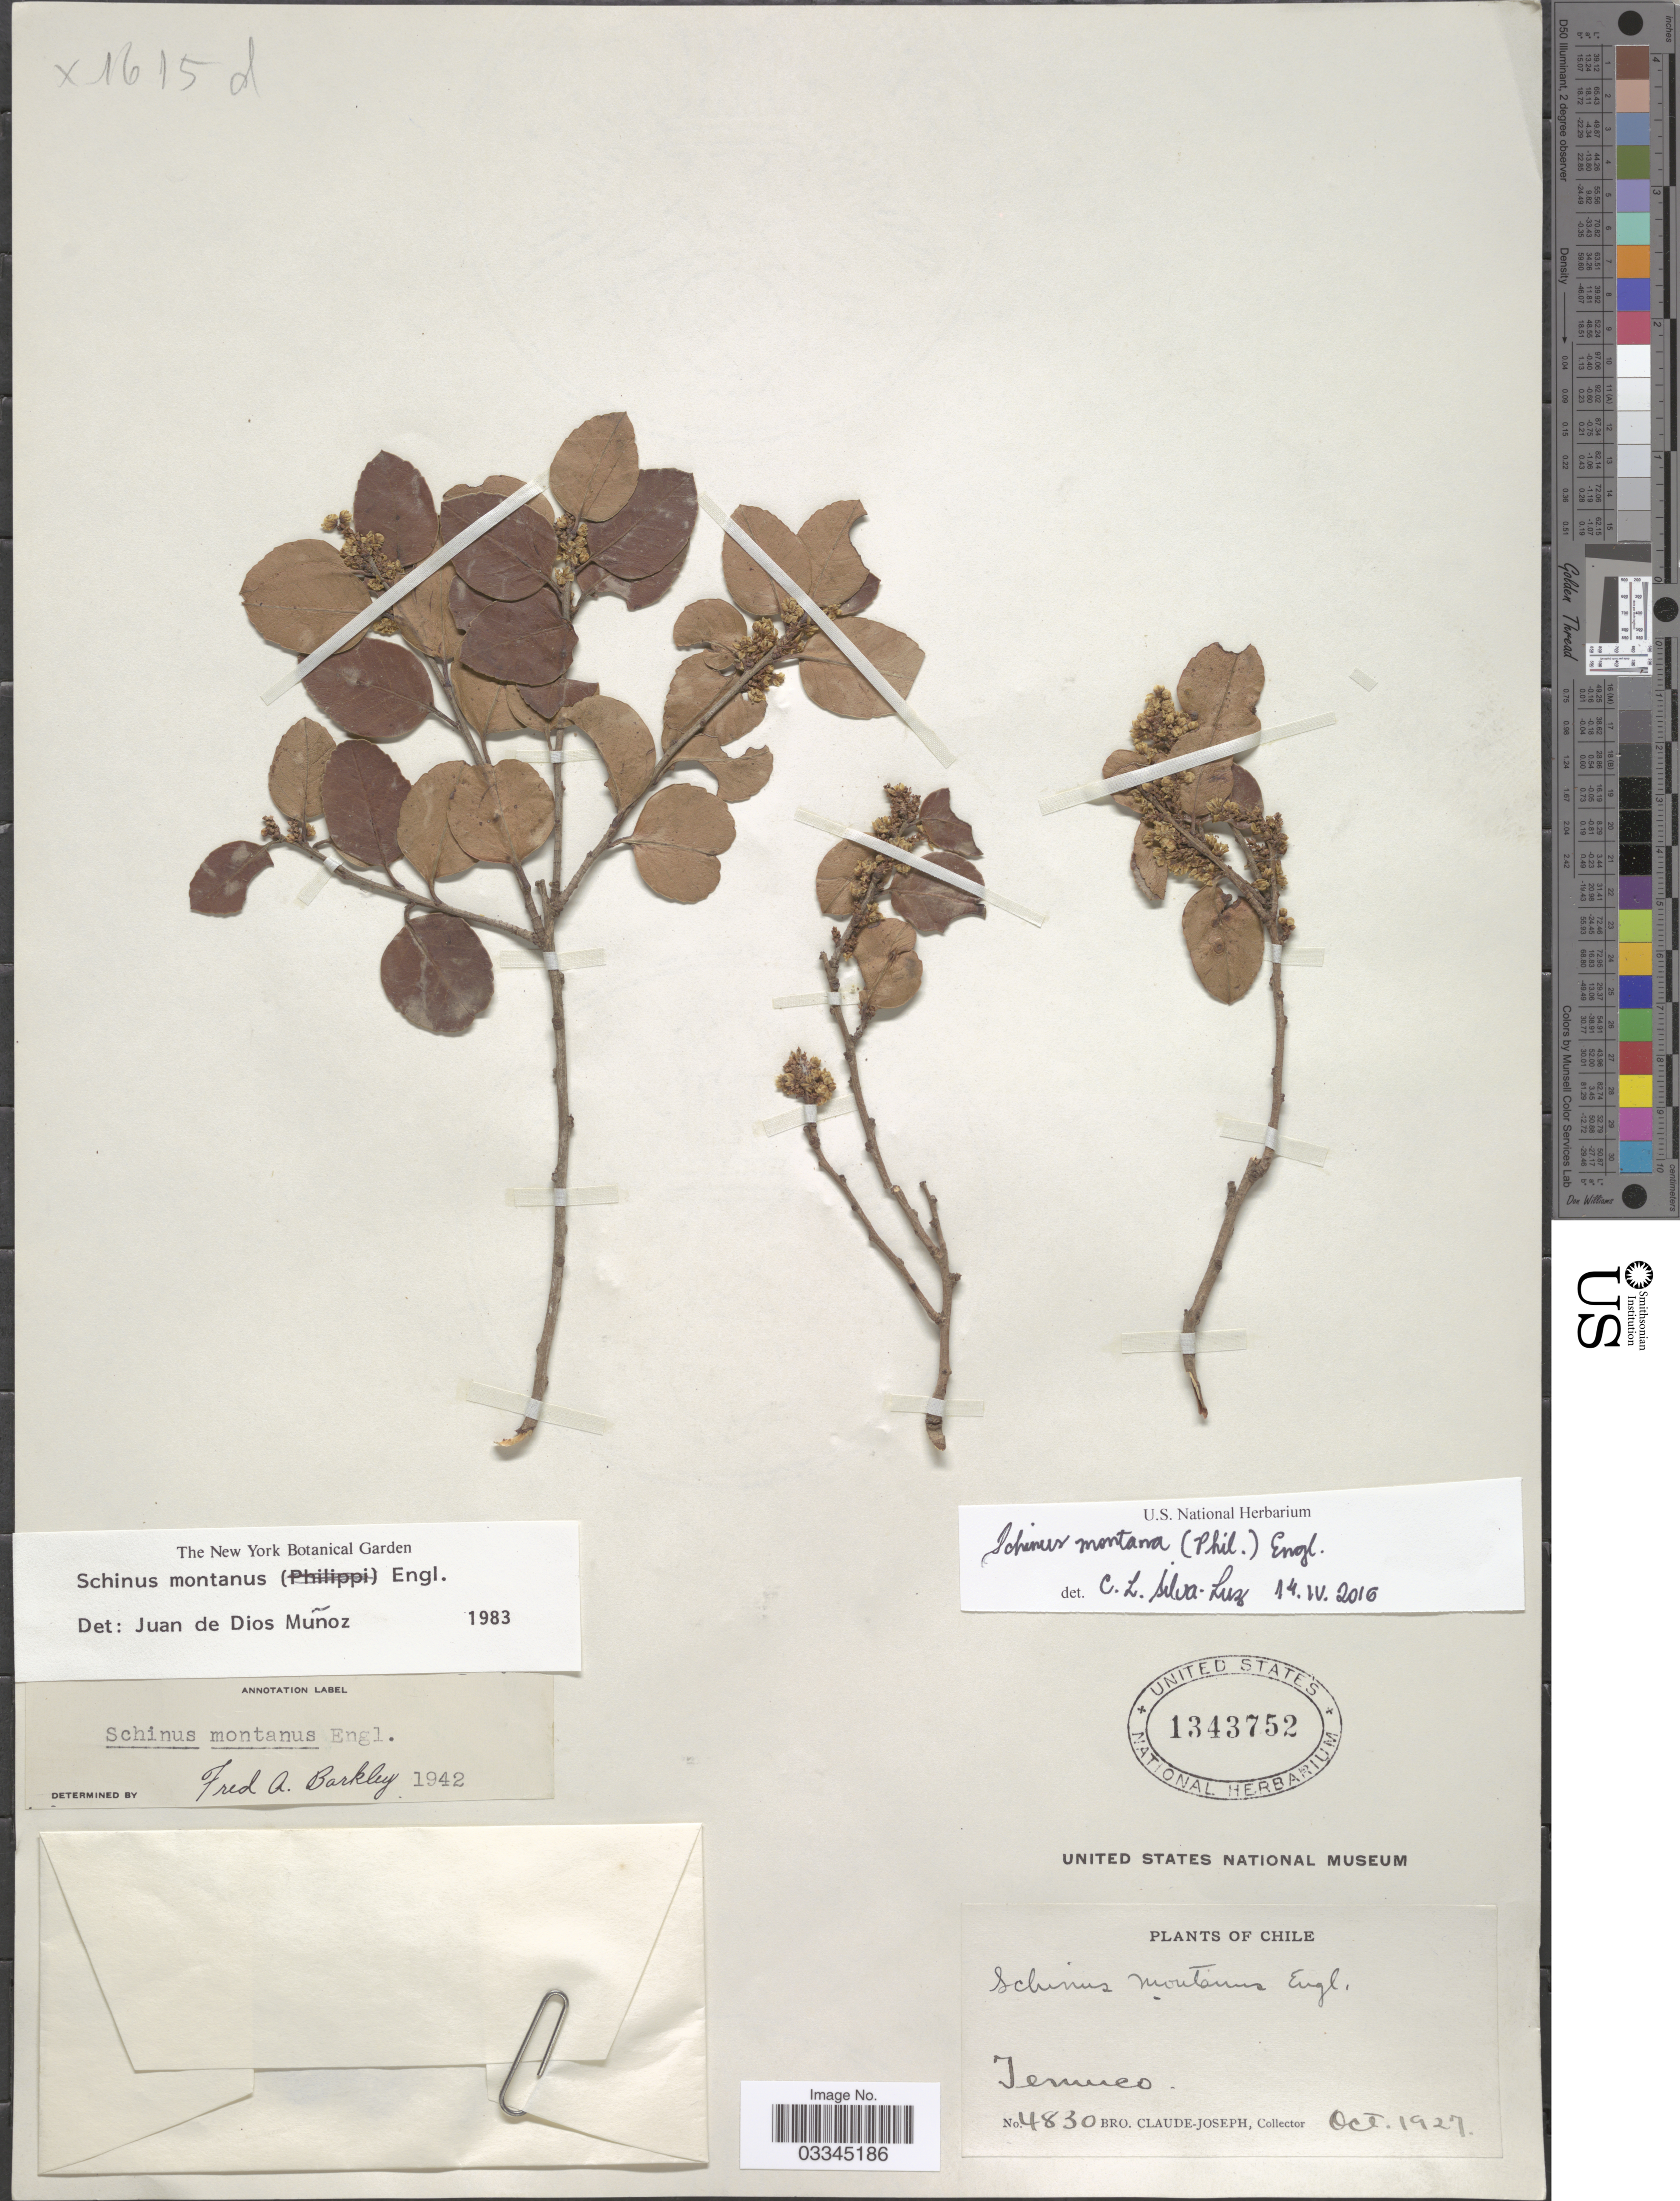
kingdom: Plantae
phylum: Tracheophyta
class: Magnoliopsida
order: Sapindales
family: Anacardiaceae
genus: Schinus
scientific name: Schinus montana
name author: Engl.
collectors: Bro. Claude-Joseph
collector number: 4830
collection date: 1927-10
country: Chile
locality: Temuco.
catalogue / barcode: US 1343752